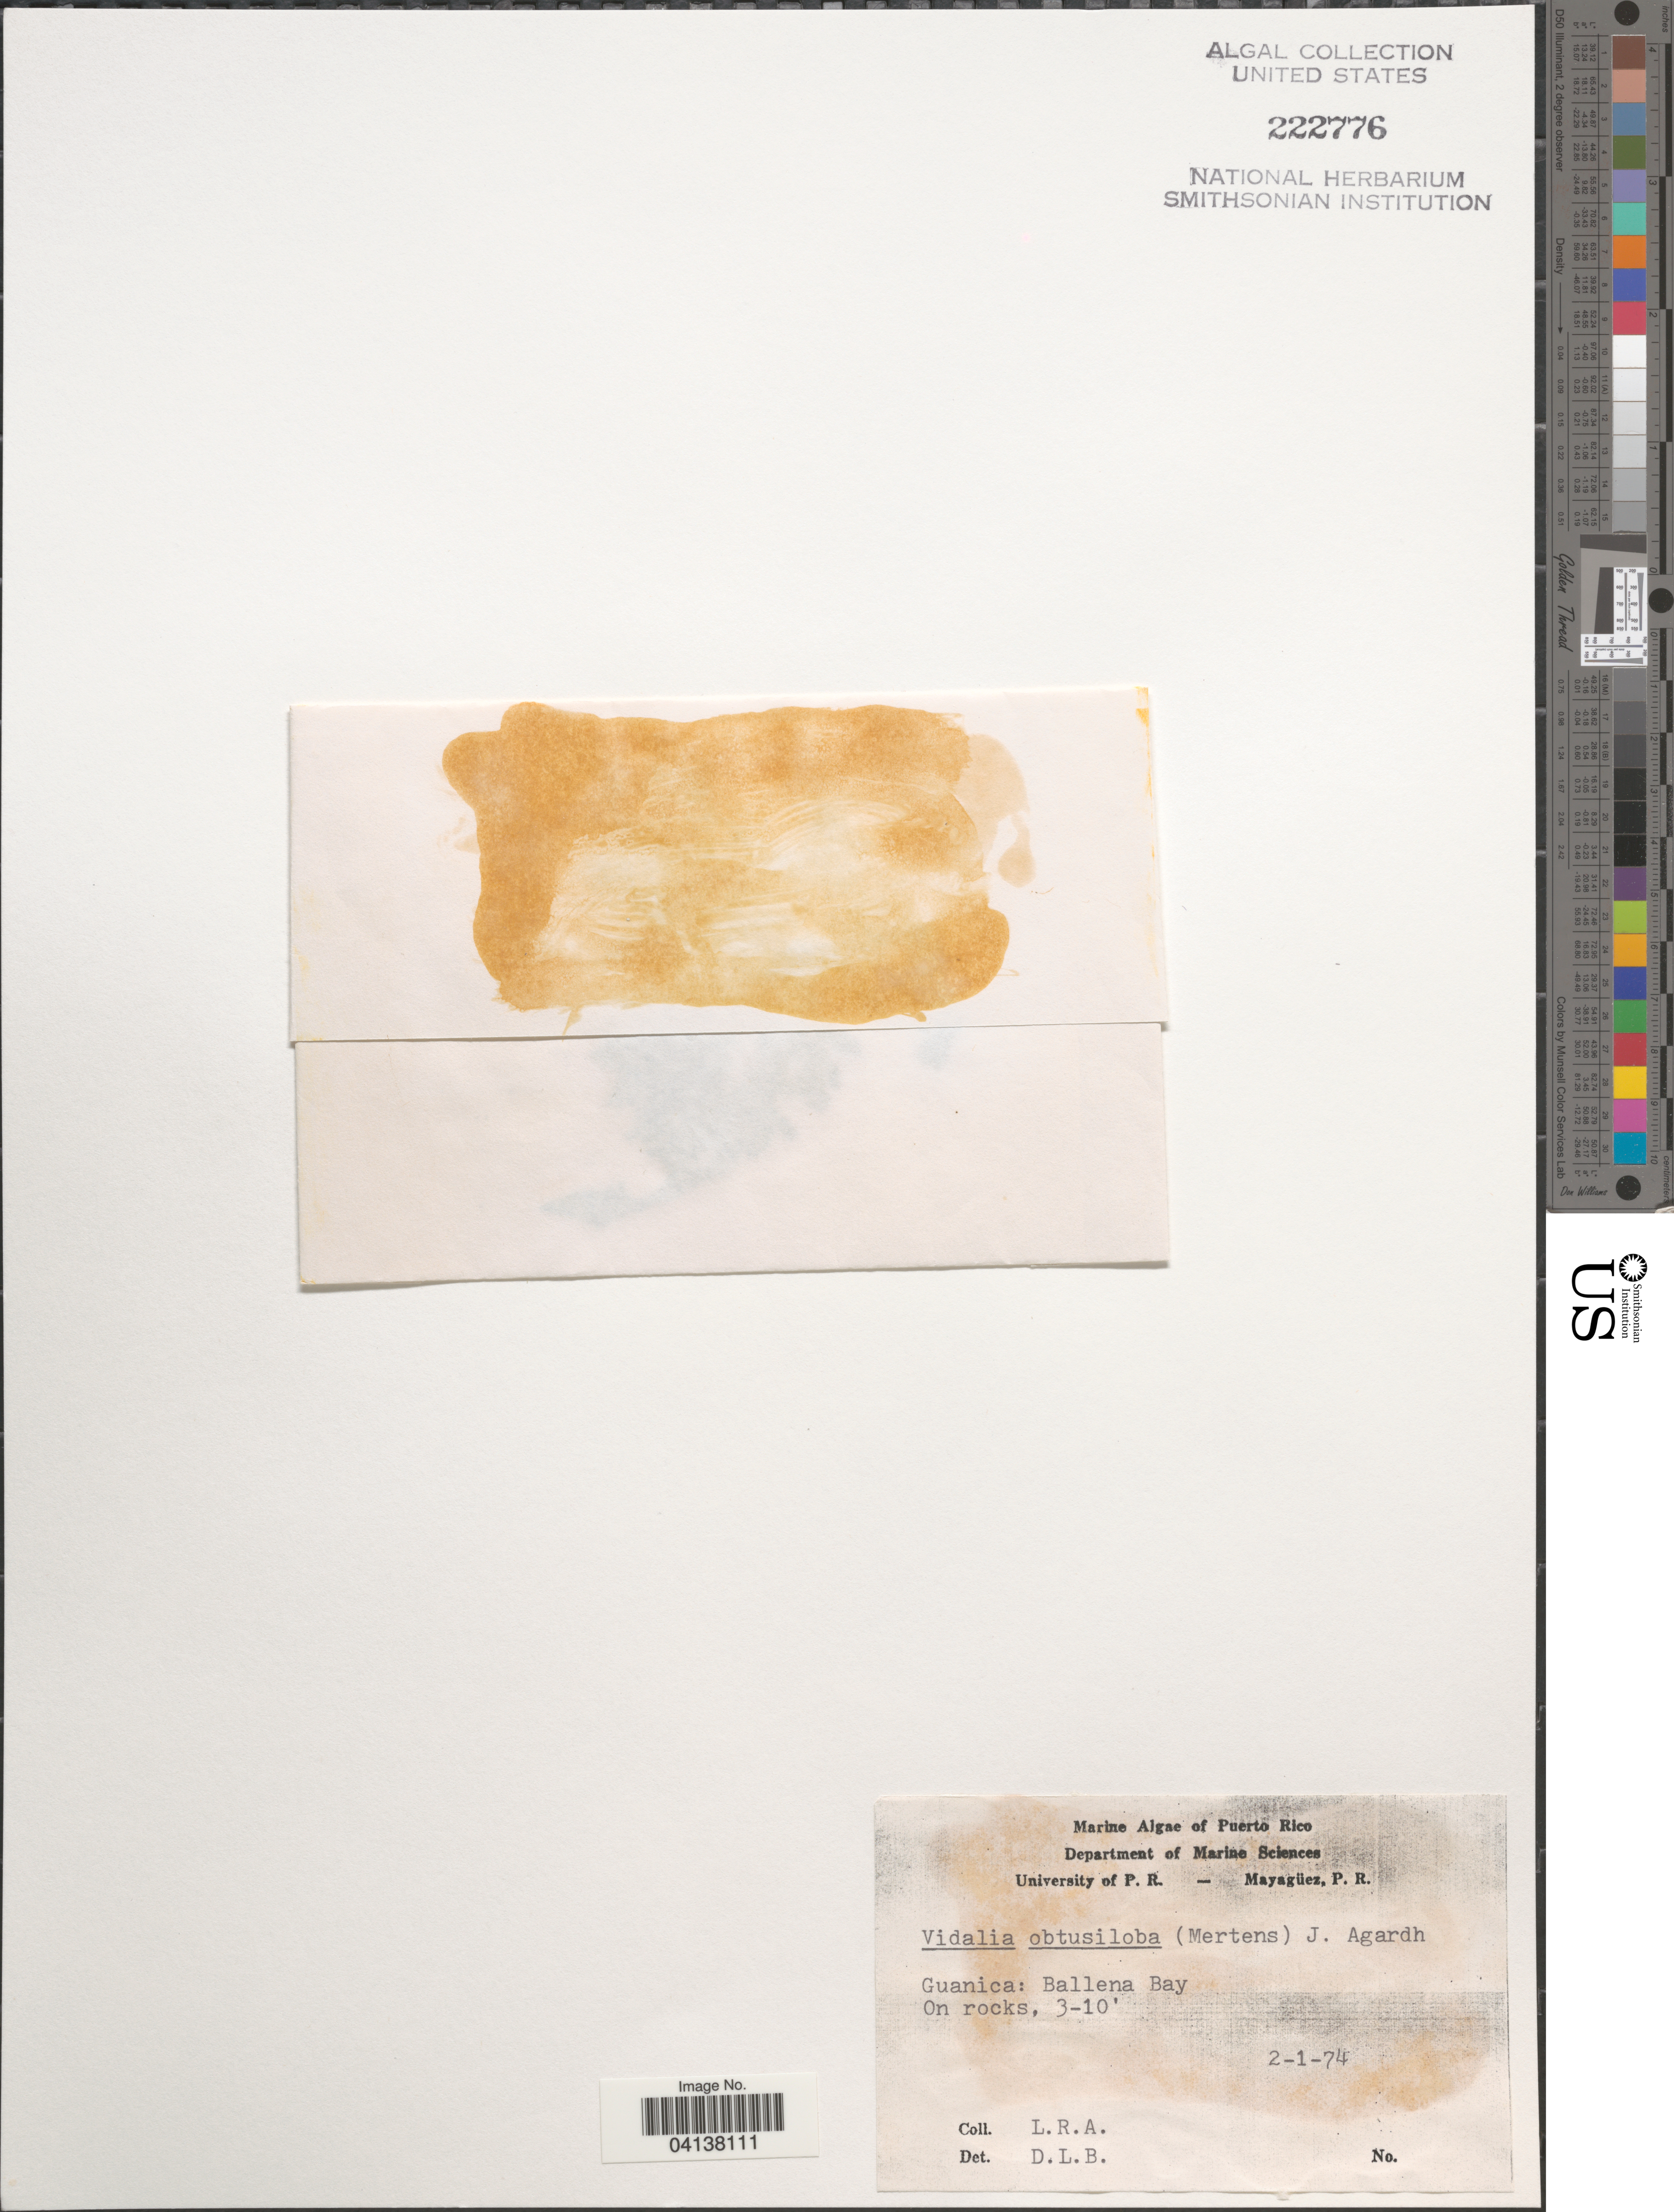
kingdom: Plantae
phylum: Rhodophyta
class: Florideophyceae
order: Ceramiales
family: Rhodomelaceae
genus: Osmundaria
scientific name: Osmundaria obtusiloba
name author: (C. Agardh) R.E. Norris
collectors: L. R. A.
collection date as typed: Transcribed d/m/y: 2/1/74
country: Puerto Rico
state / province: Guánica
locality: Ballena Bay.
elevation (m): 1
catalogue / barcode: US 222776